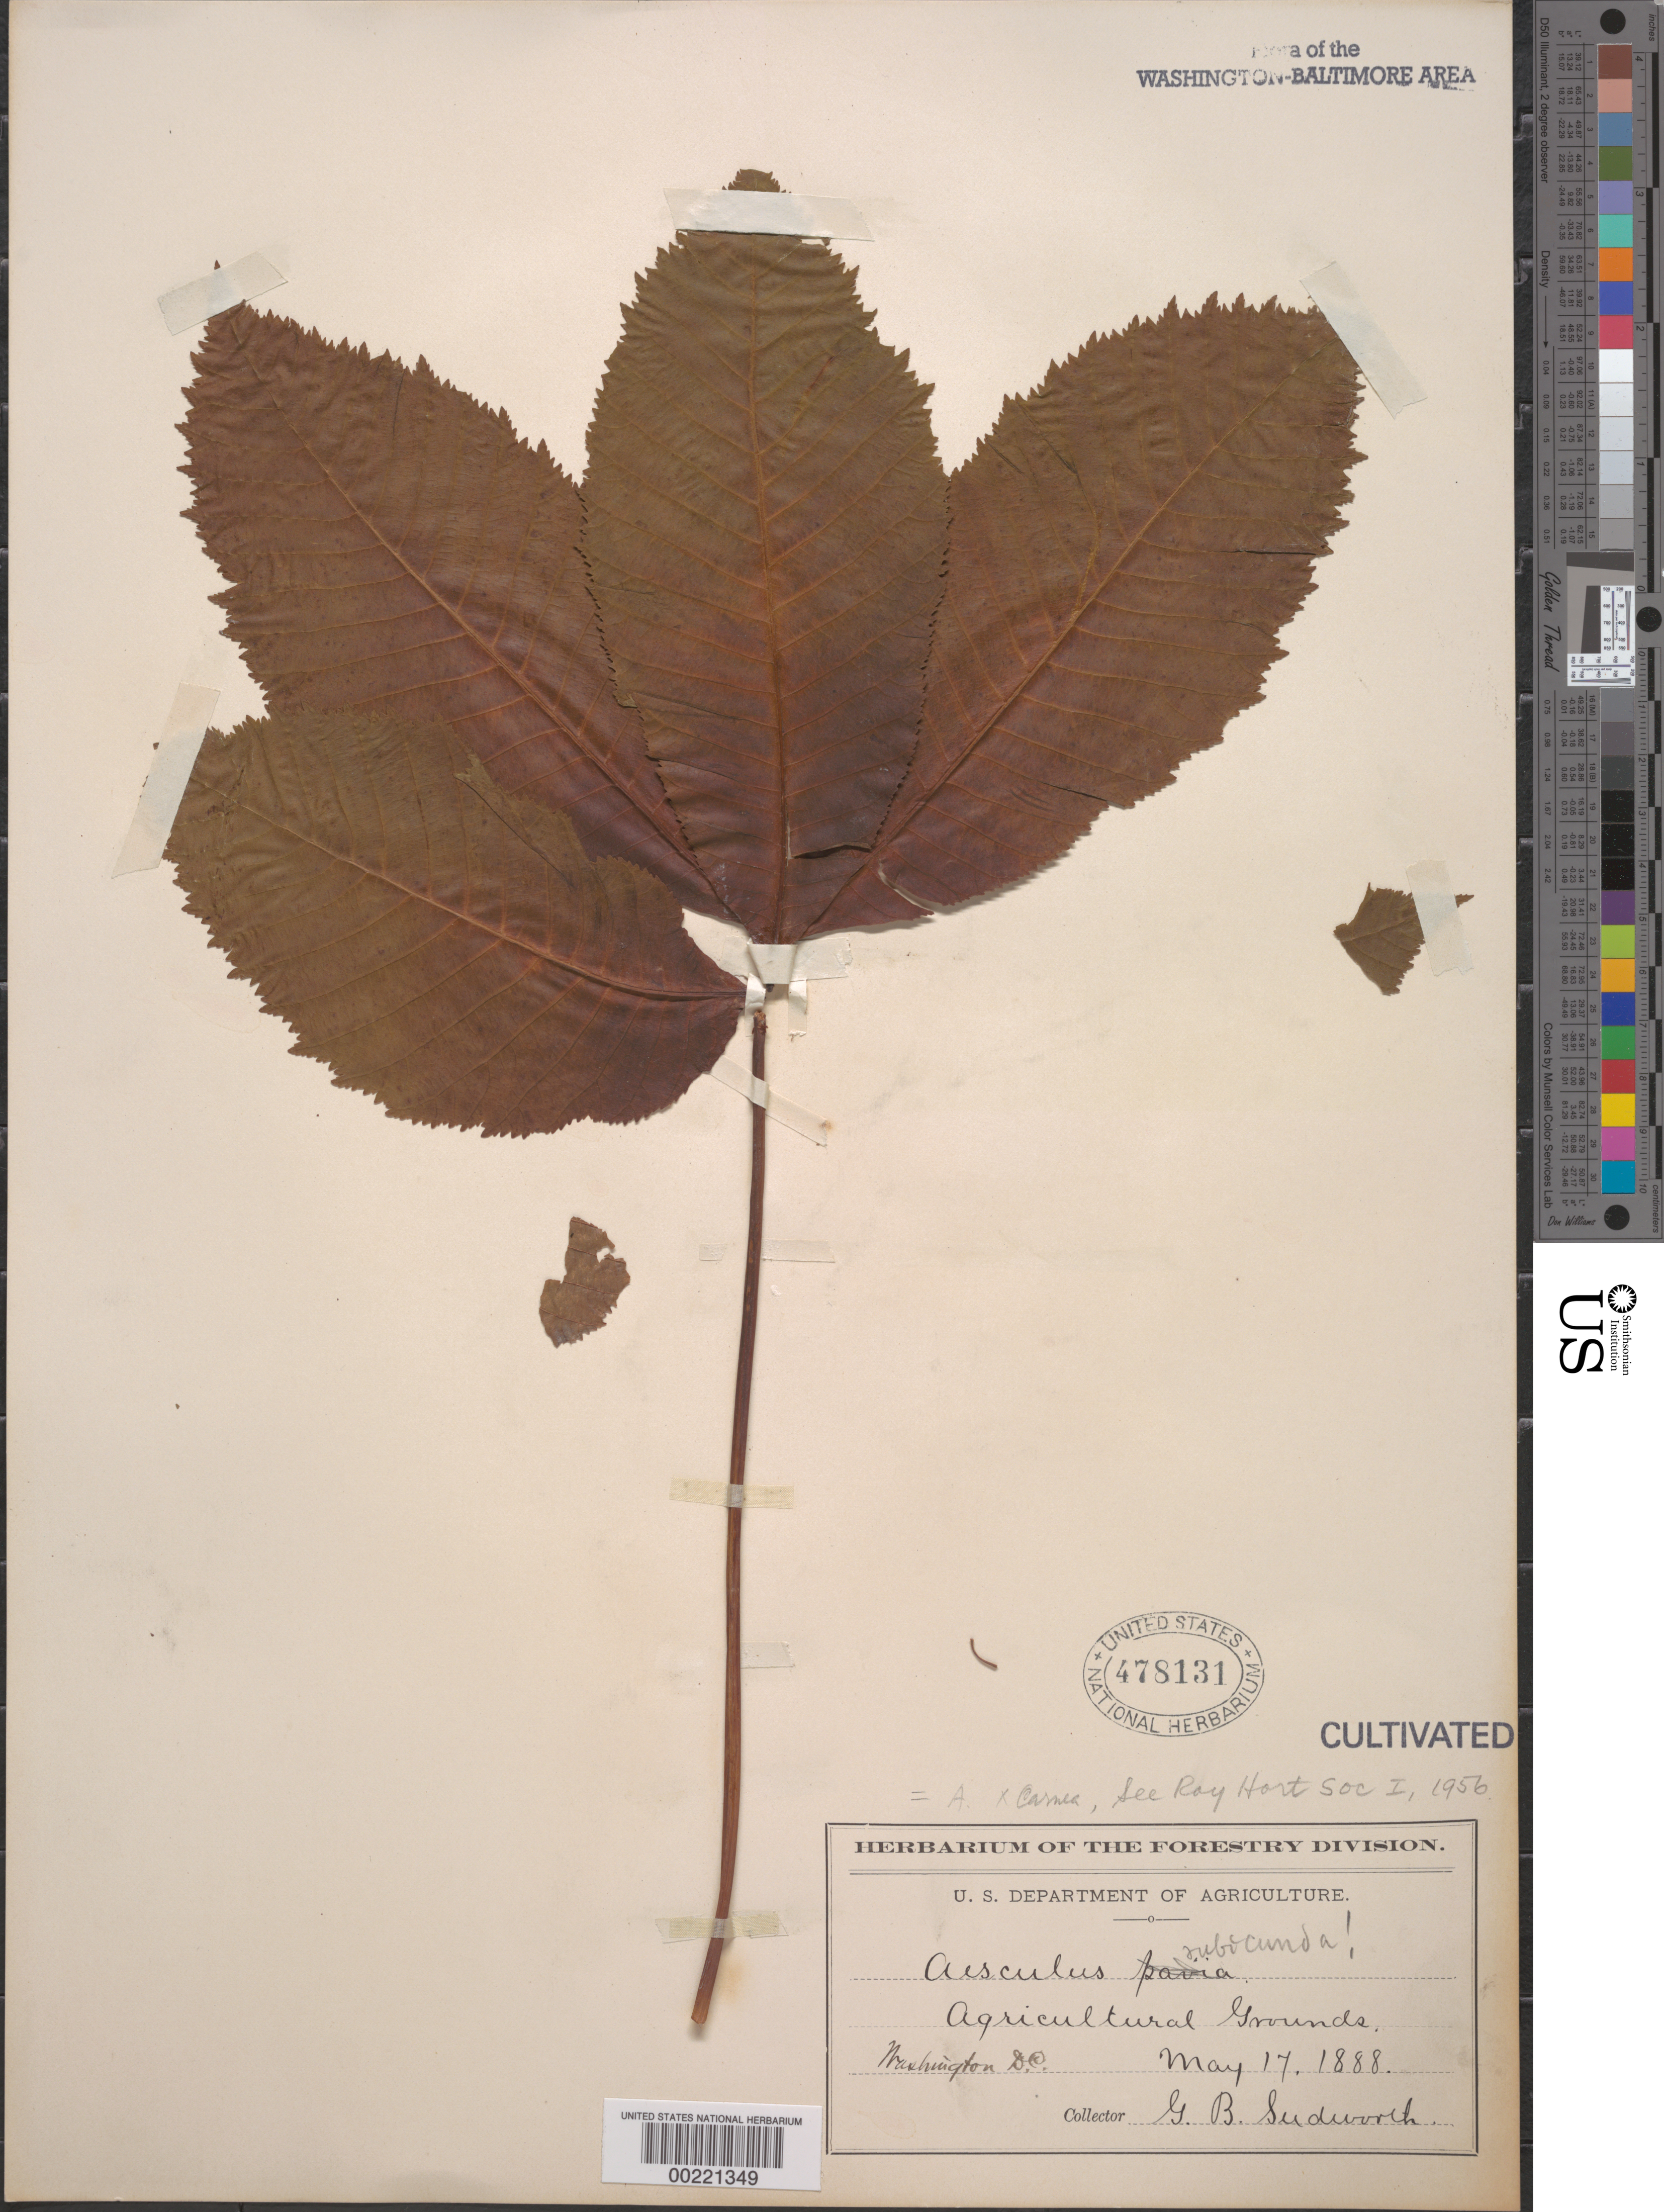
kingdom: Plantae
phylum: Tracheophyta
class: Magnoliopsida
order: Sapindales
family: Sapindaceae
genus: Aesculus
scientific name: Aesculus x carnea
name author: J. Zeyh.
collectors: G. B. Sudworth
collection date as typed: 17 May 1888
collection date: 1888-05-17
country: United States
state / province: District of Columbia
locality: Department of Agriculture grounds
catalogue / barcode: US 478131